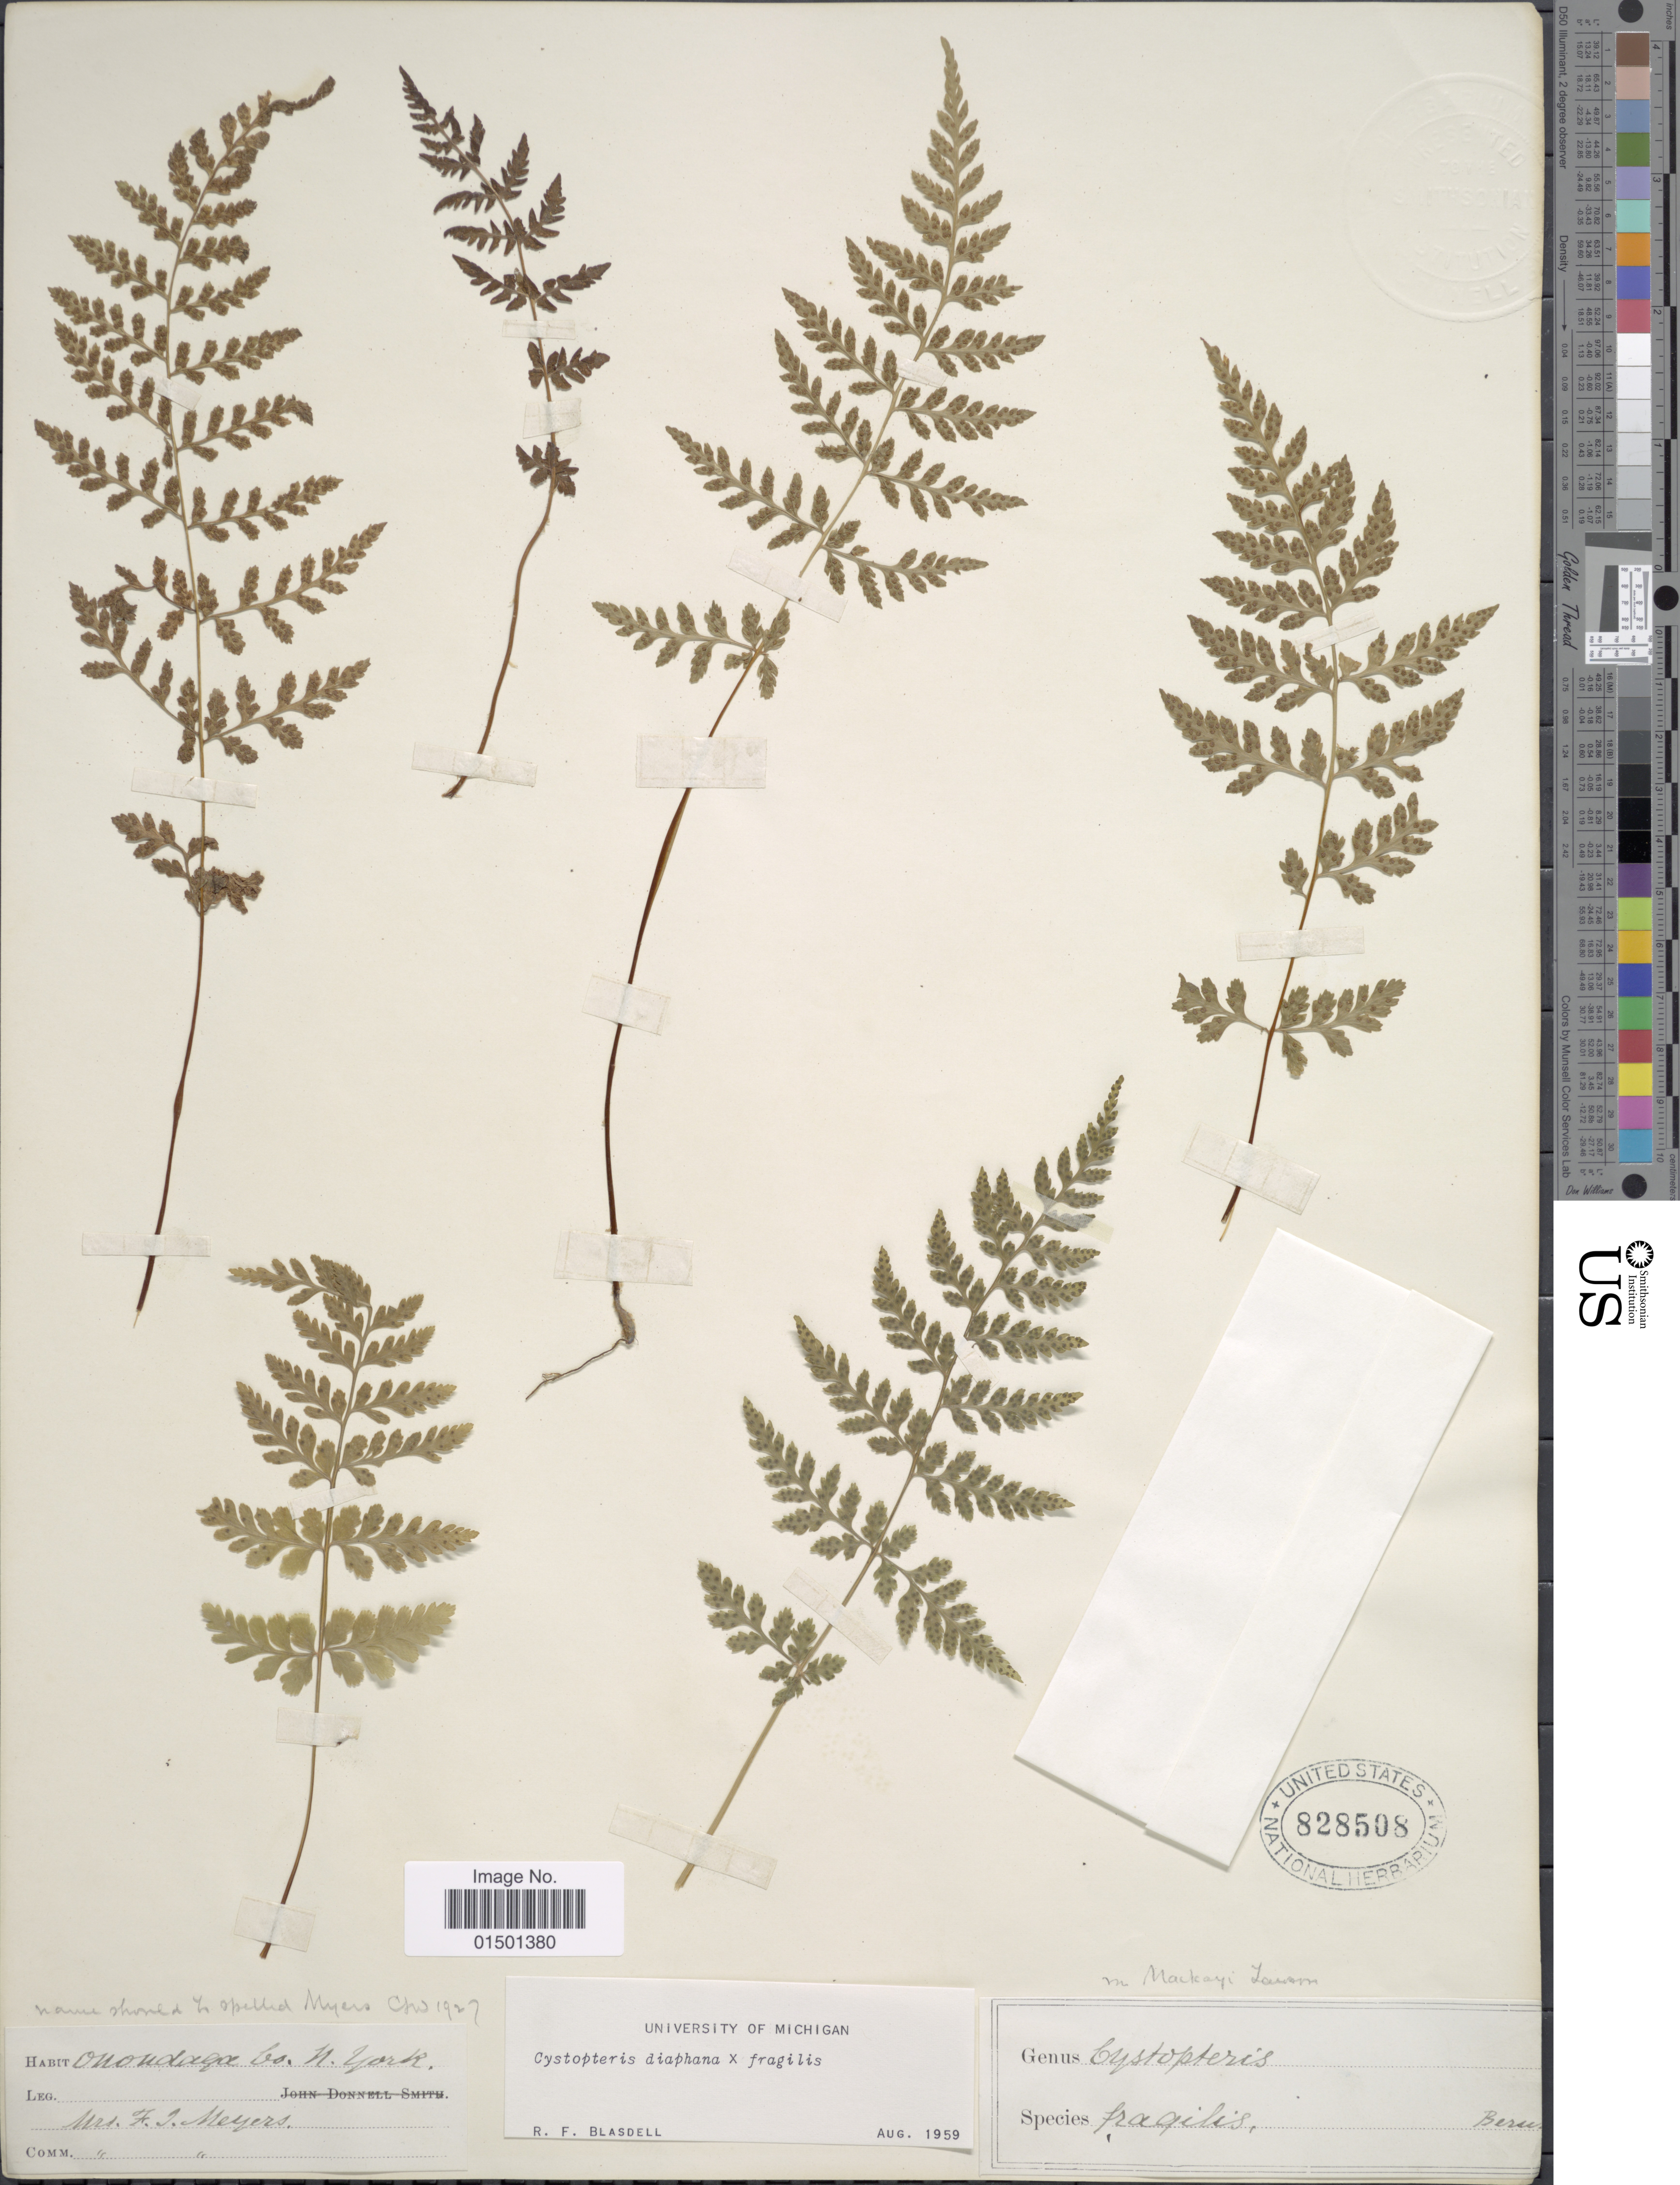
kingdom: Plantae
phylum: Tracheophyta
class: Polypodiopsida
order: Polypodiales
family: Cystopteridaceae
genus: Cystopteris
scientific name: Cystopteris diaphana x C. fragilis (L.) Bernh.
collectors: F. Meyers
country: United States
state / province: New York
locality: Onondaga Co.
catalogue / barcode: US 828508